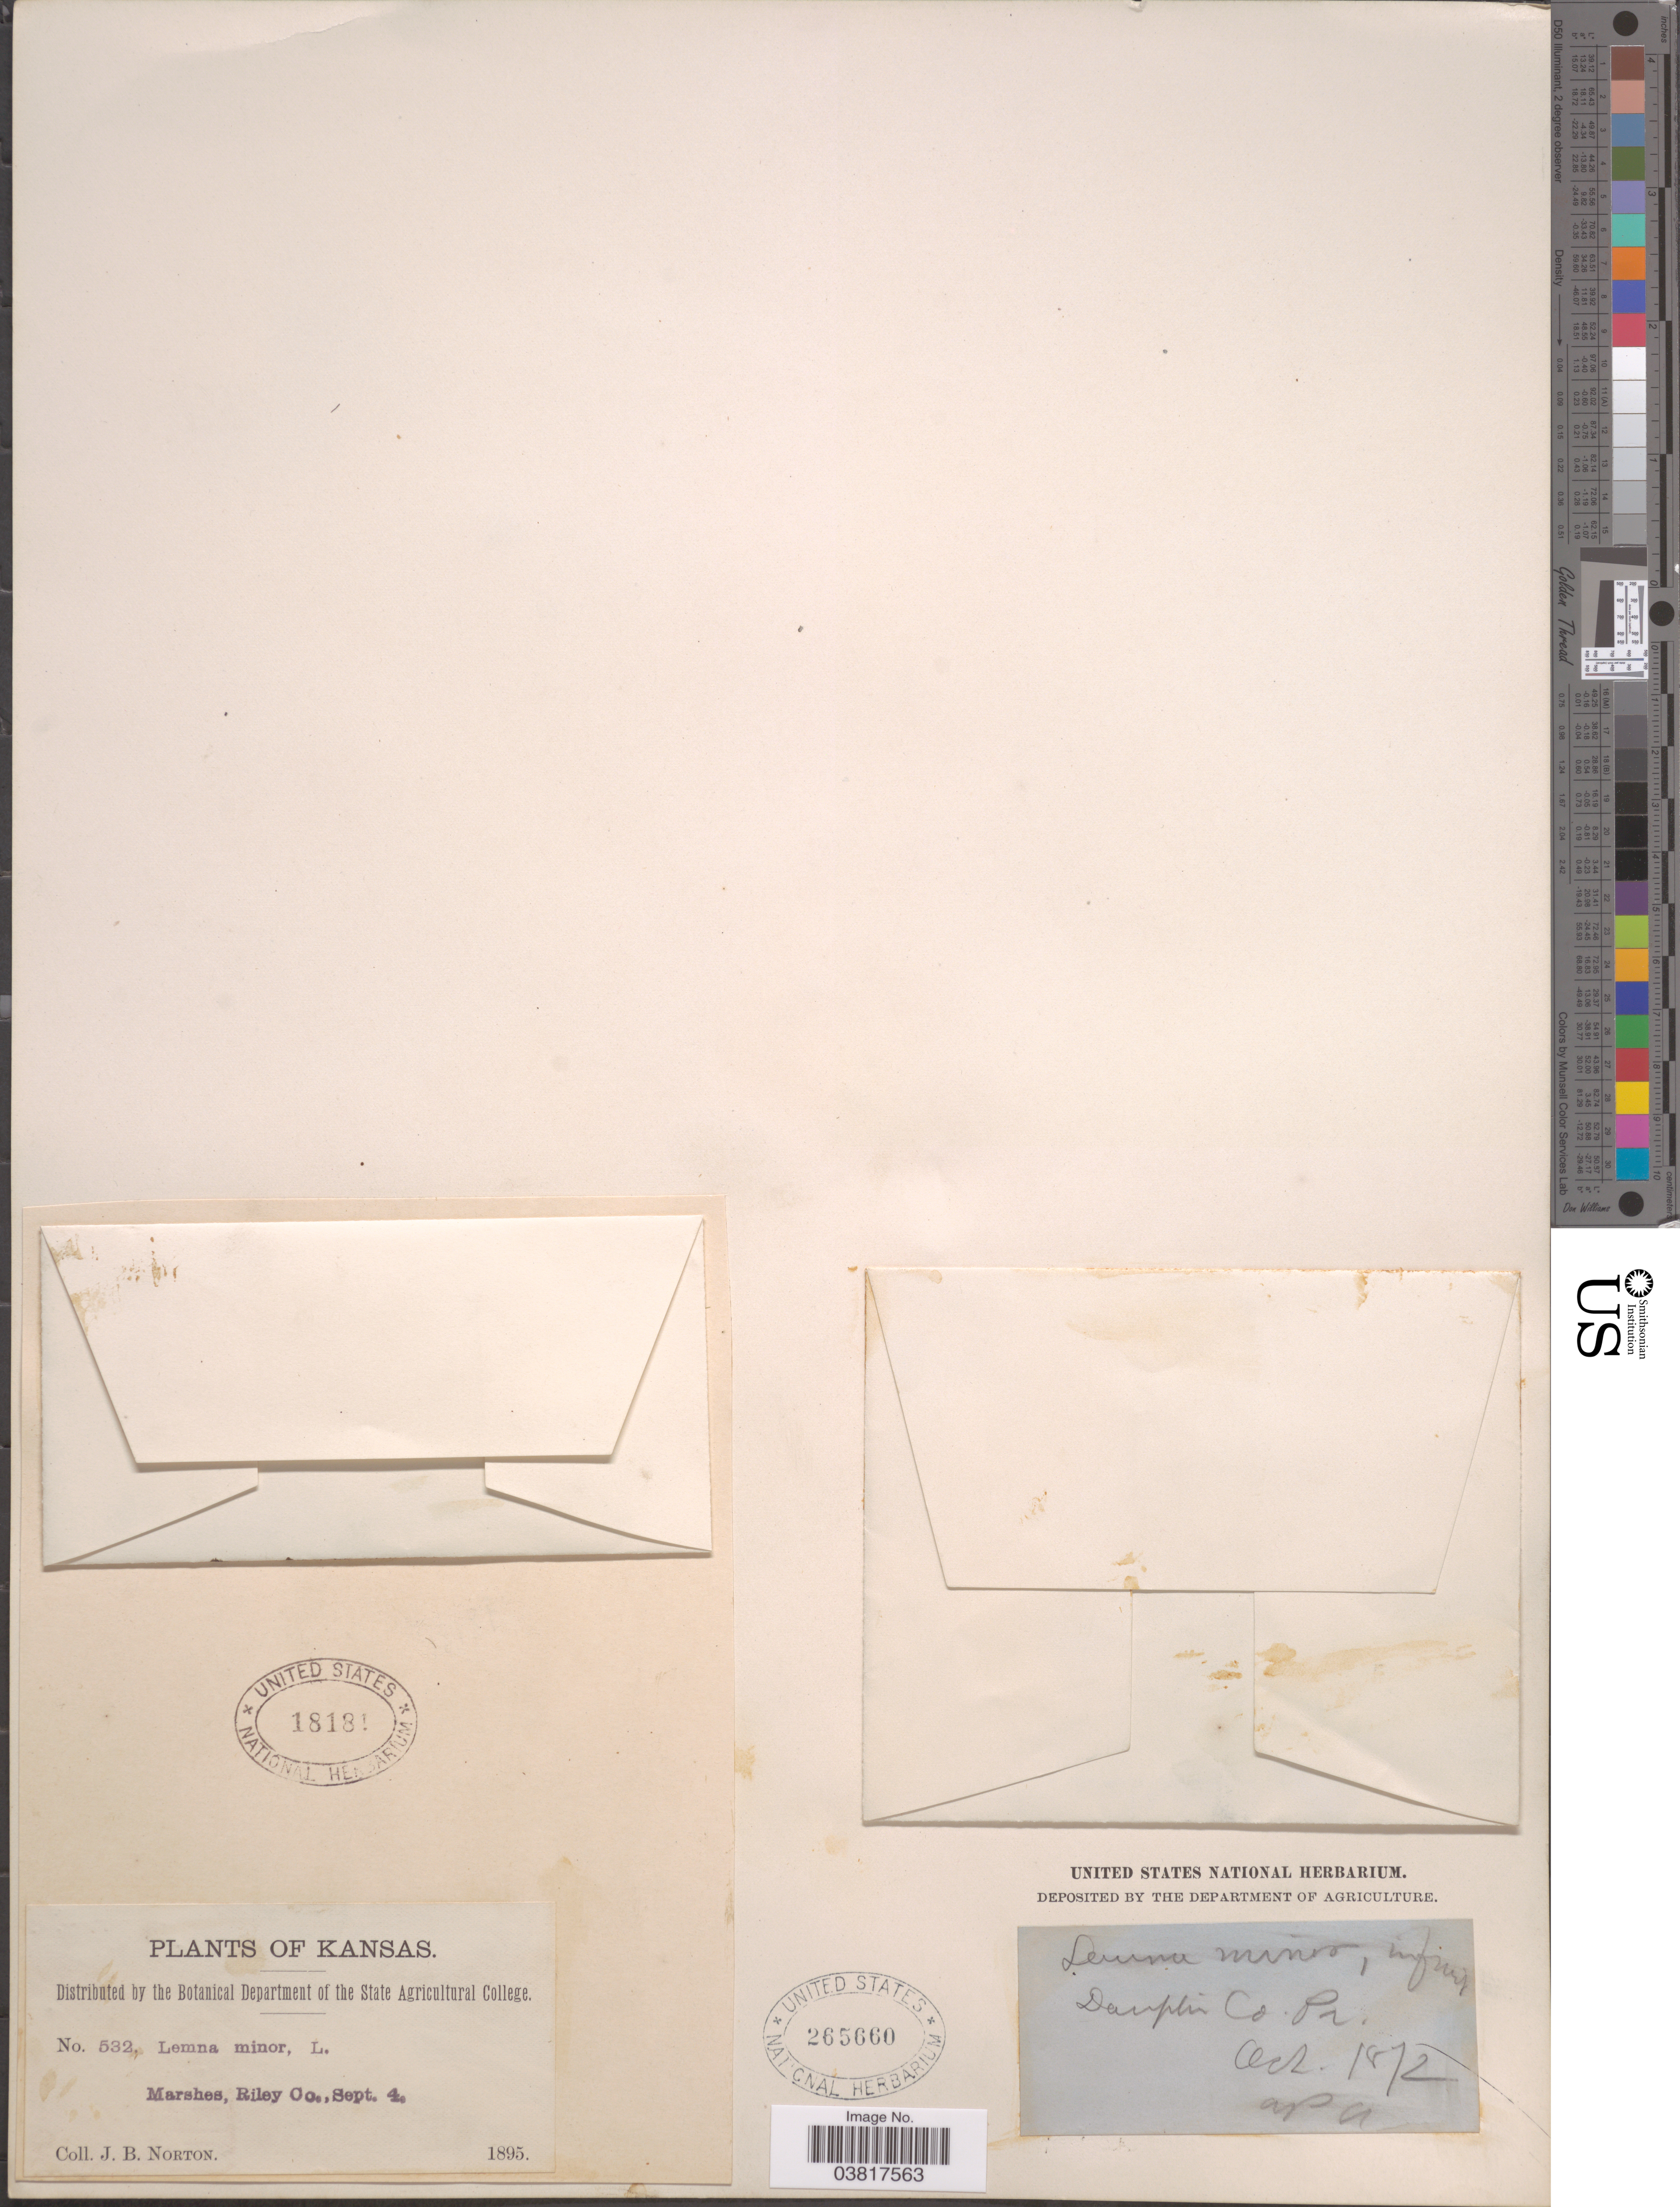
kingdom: Plantae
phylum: Tracheophyta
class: Liliopsida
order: Alismatales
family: Araceae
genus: Lemna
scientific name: Lemna minor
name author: L.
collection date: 1872-10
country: United States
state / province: Pennsylvania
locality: Dauphin Co.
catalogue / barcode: US 265660-2